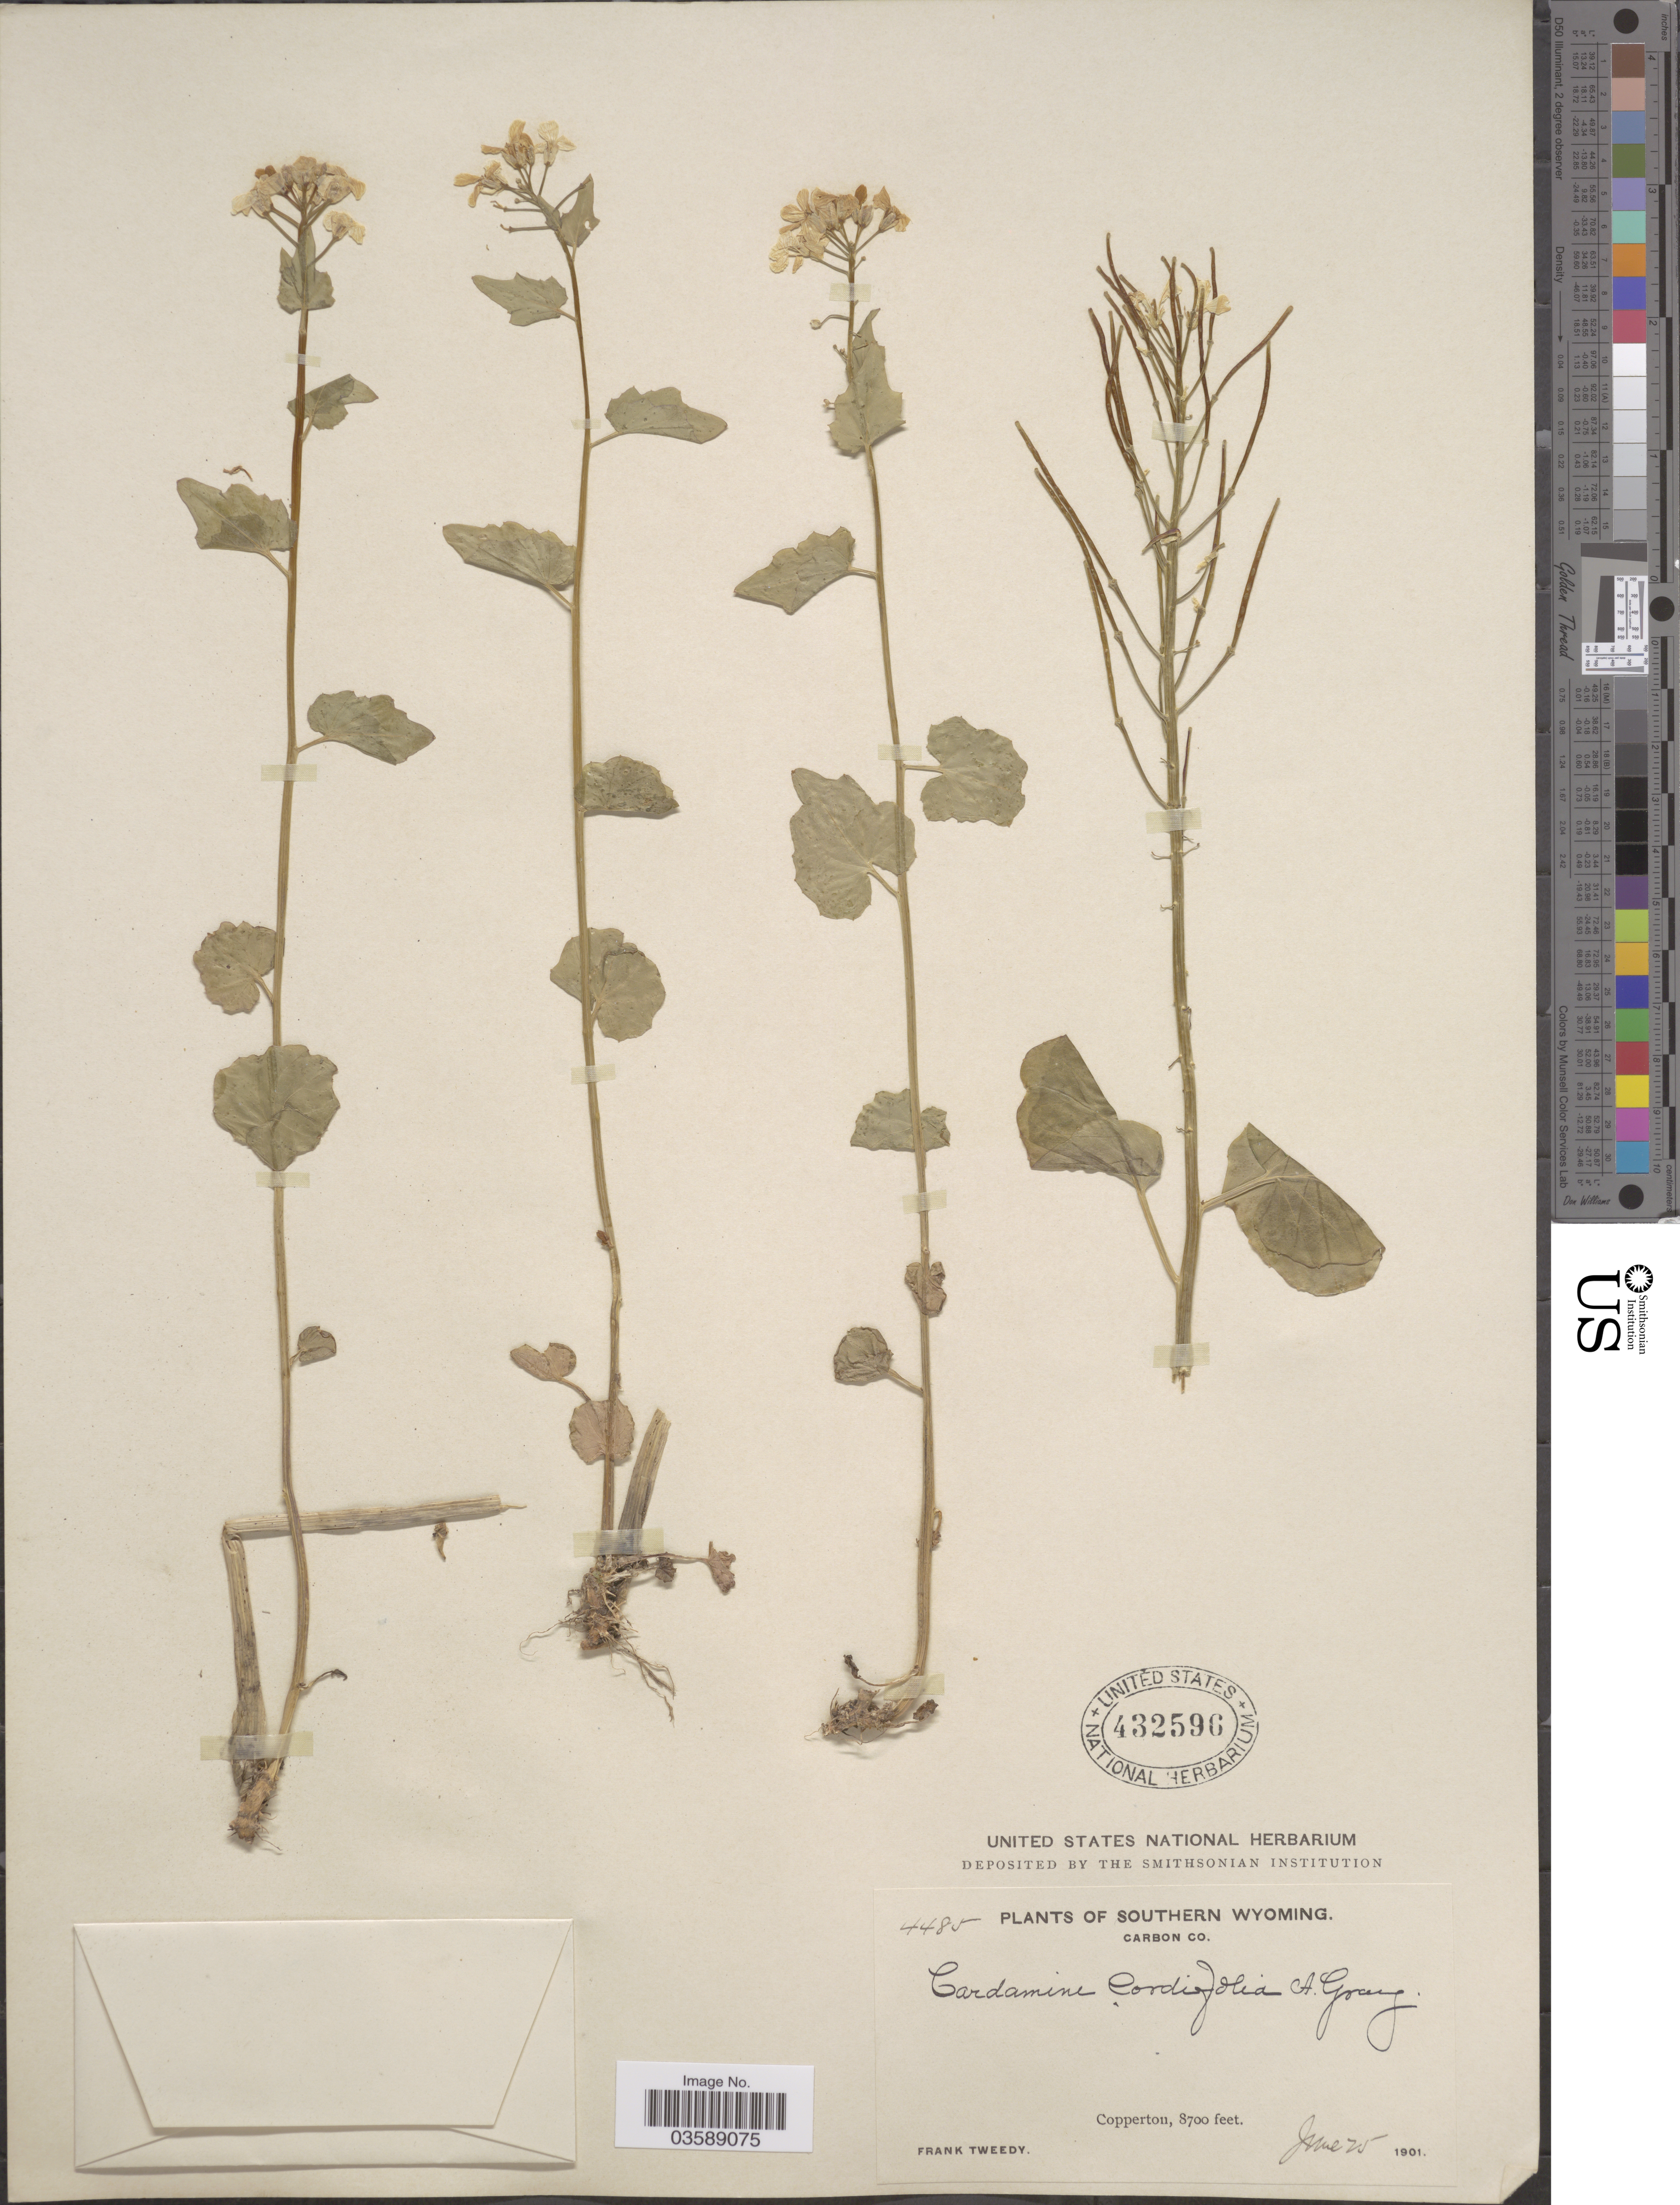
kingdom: Plantae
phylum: Tracheophyta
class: Magnoliopsida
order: Brassicales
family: Brassicaceae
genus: Cardamine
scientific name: Cardamine cordifolia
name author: A. Gray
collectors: F. Tweedy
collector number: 4485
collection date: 1901-06-25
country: United States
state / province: Wyoming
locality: Southern Wyoming. Carbon Co. Copperton.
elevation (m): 2652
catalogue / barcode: US 432596